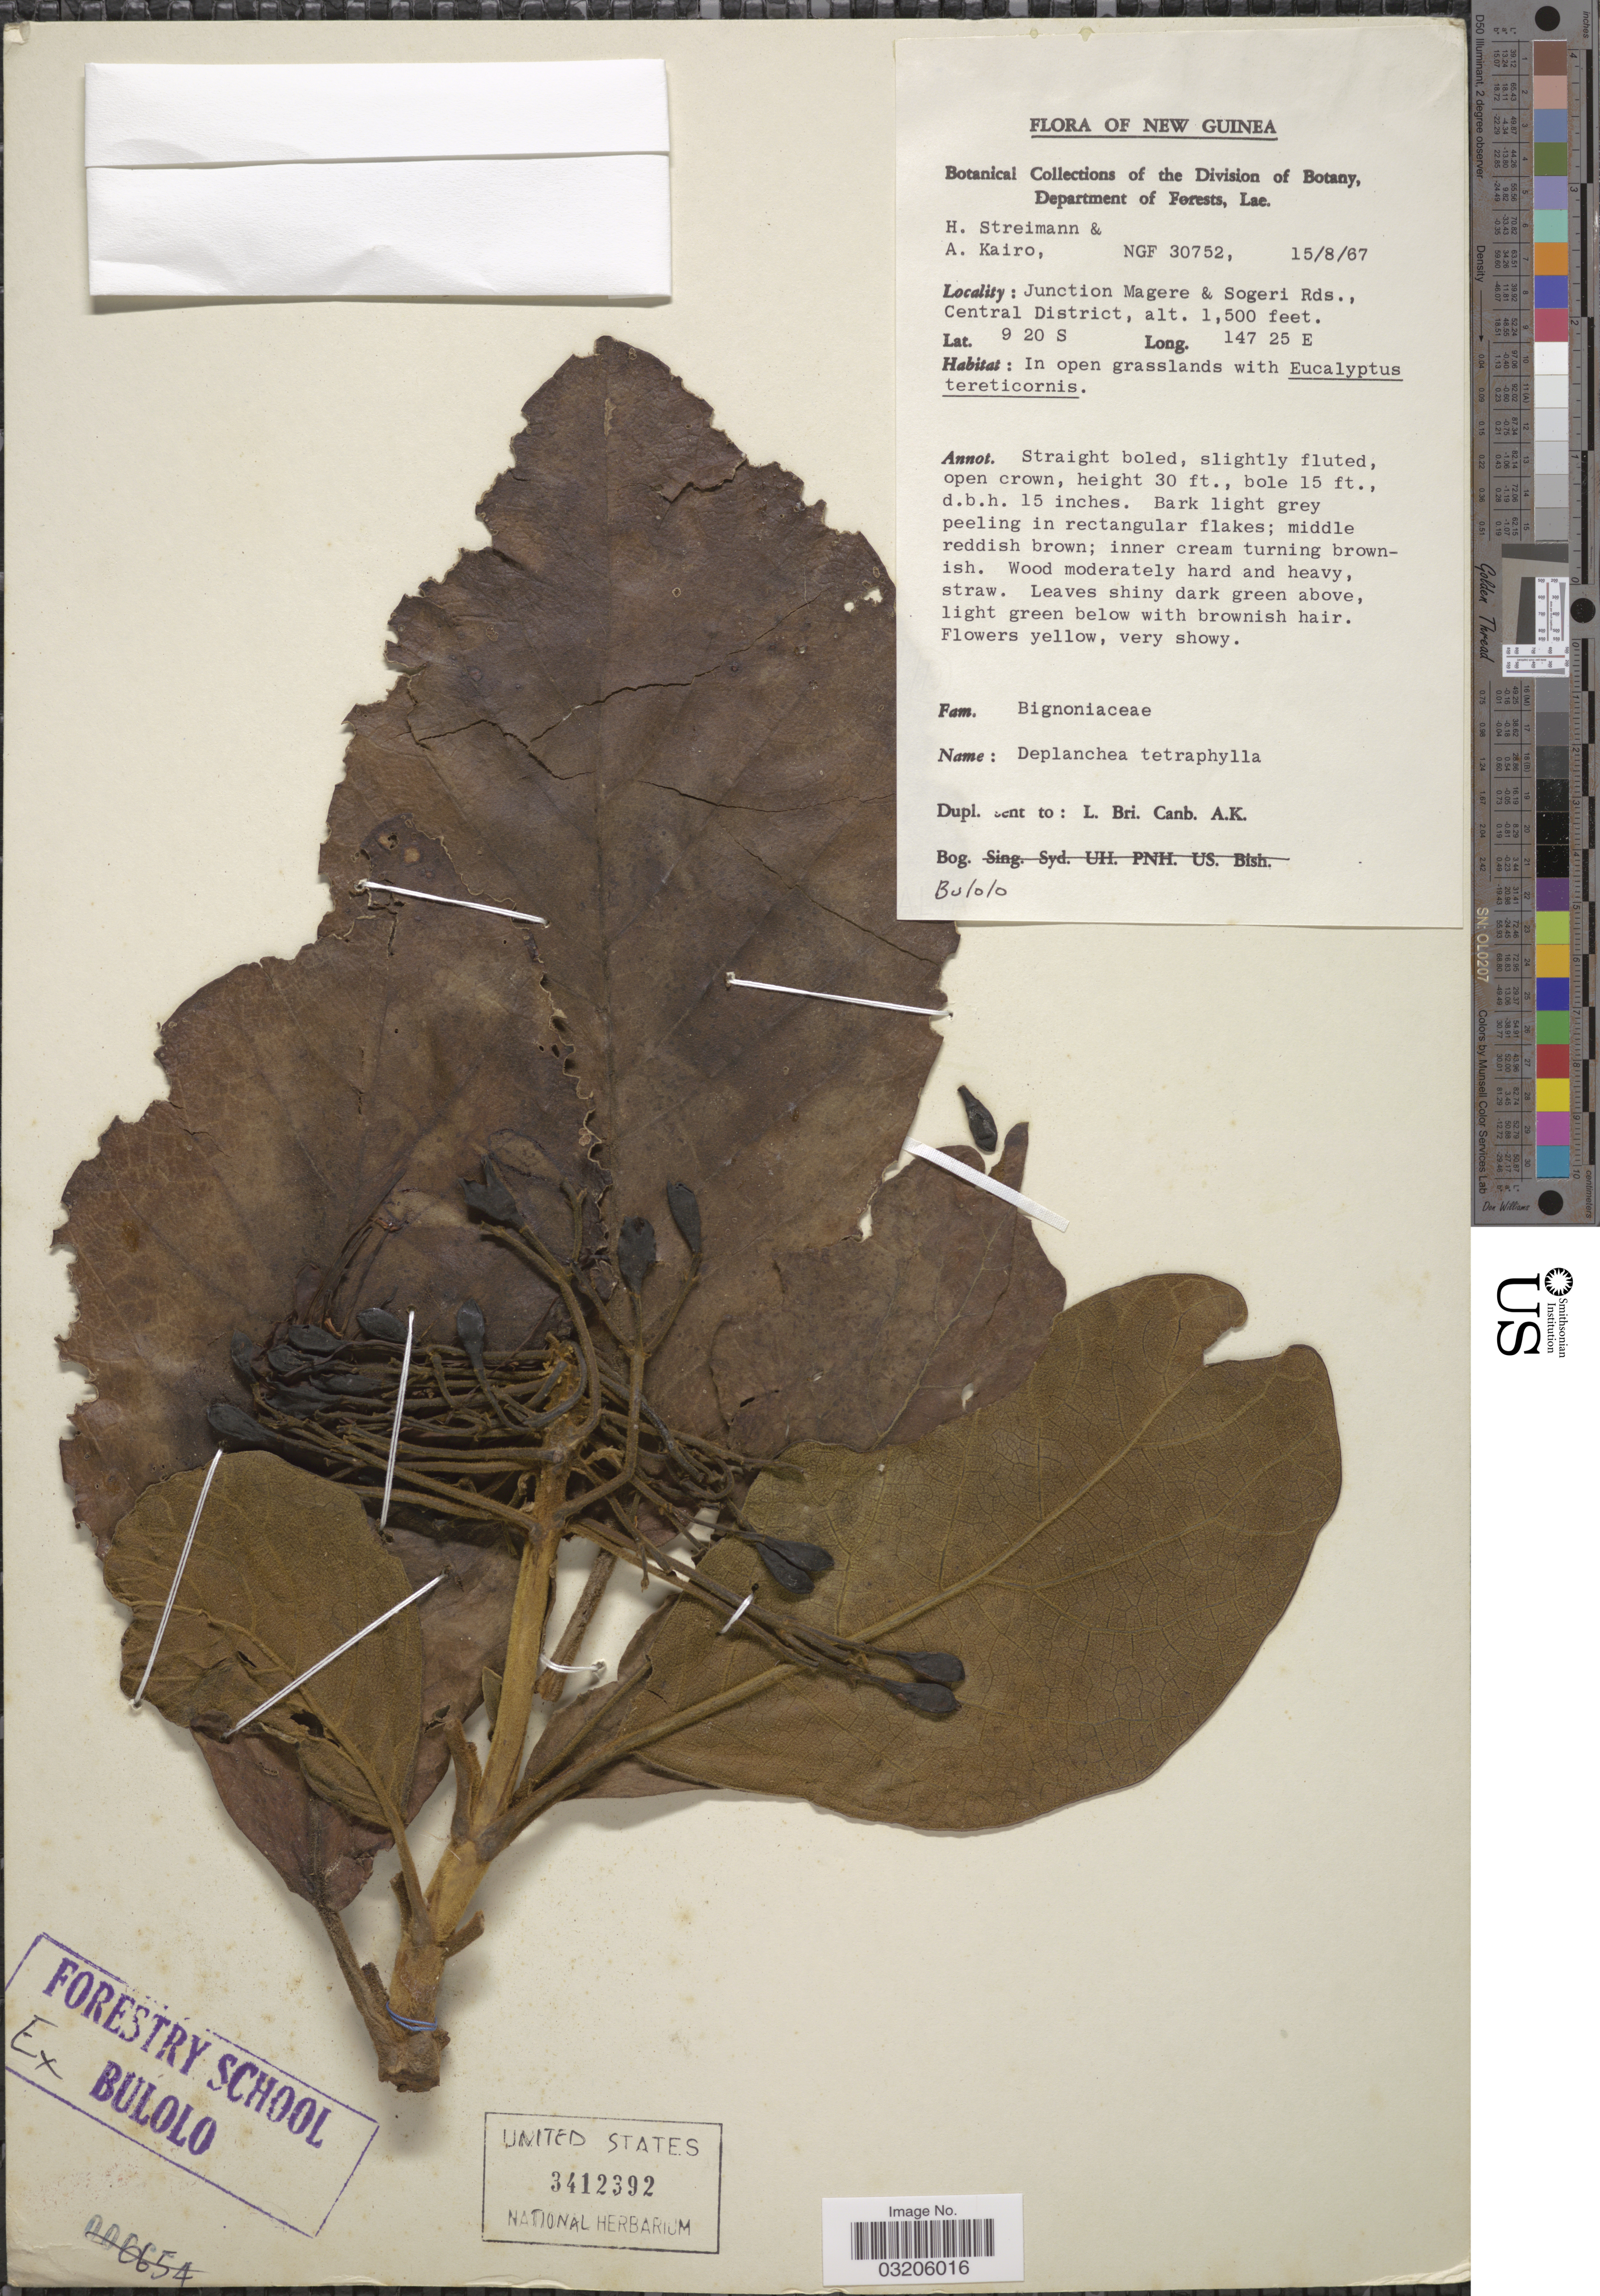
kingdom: Plantae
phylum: Tracheophyta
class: Magnoliopsida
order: Lamiales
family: Bignoniaceae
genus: Deplanchea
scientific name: Deplanchea tetraphylla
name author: (R. Br.) F. Muell.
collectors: H. Streimann & A. Kairo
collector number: NGF 30752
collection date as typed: Transcribed d/m/y: 15/8/67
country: Papua New Guinea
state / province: Central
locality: New Guinea. Junction Magere & Sogeri Rds., Central District.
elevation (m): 457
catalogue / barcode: US 3412392